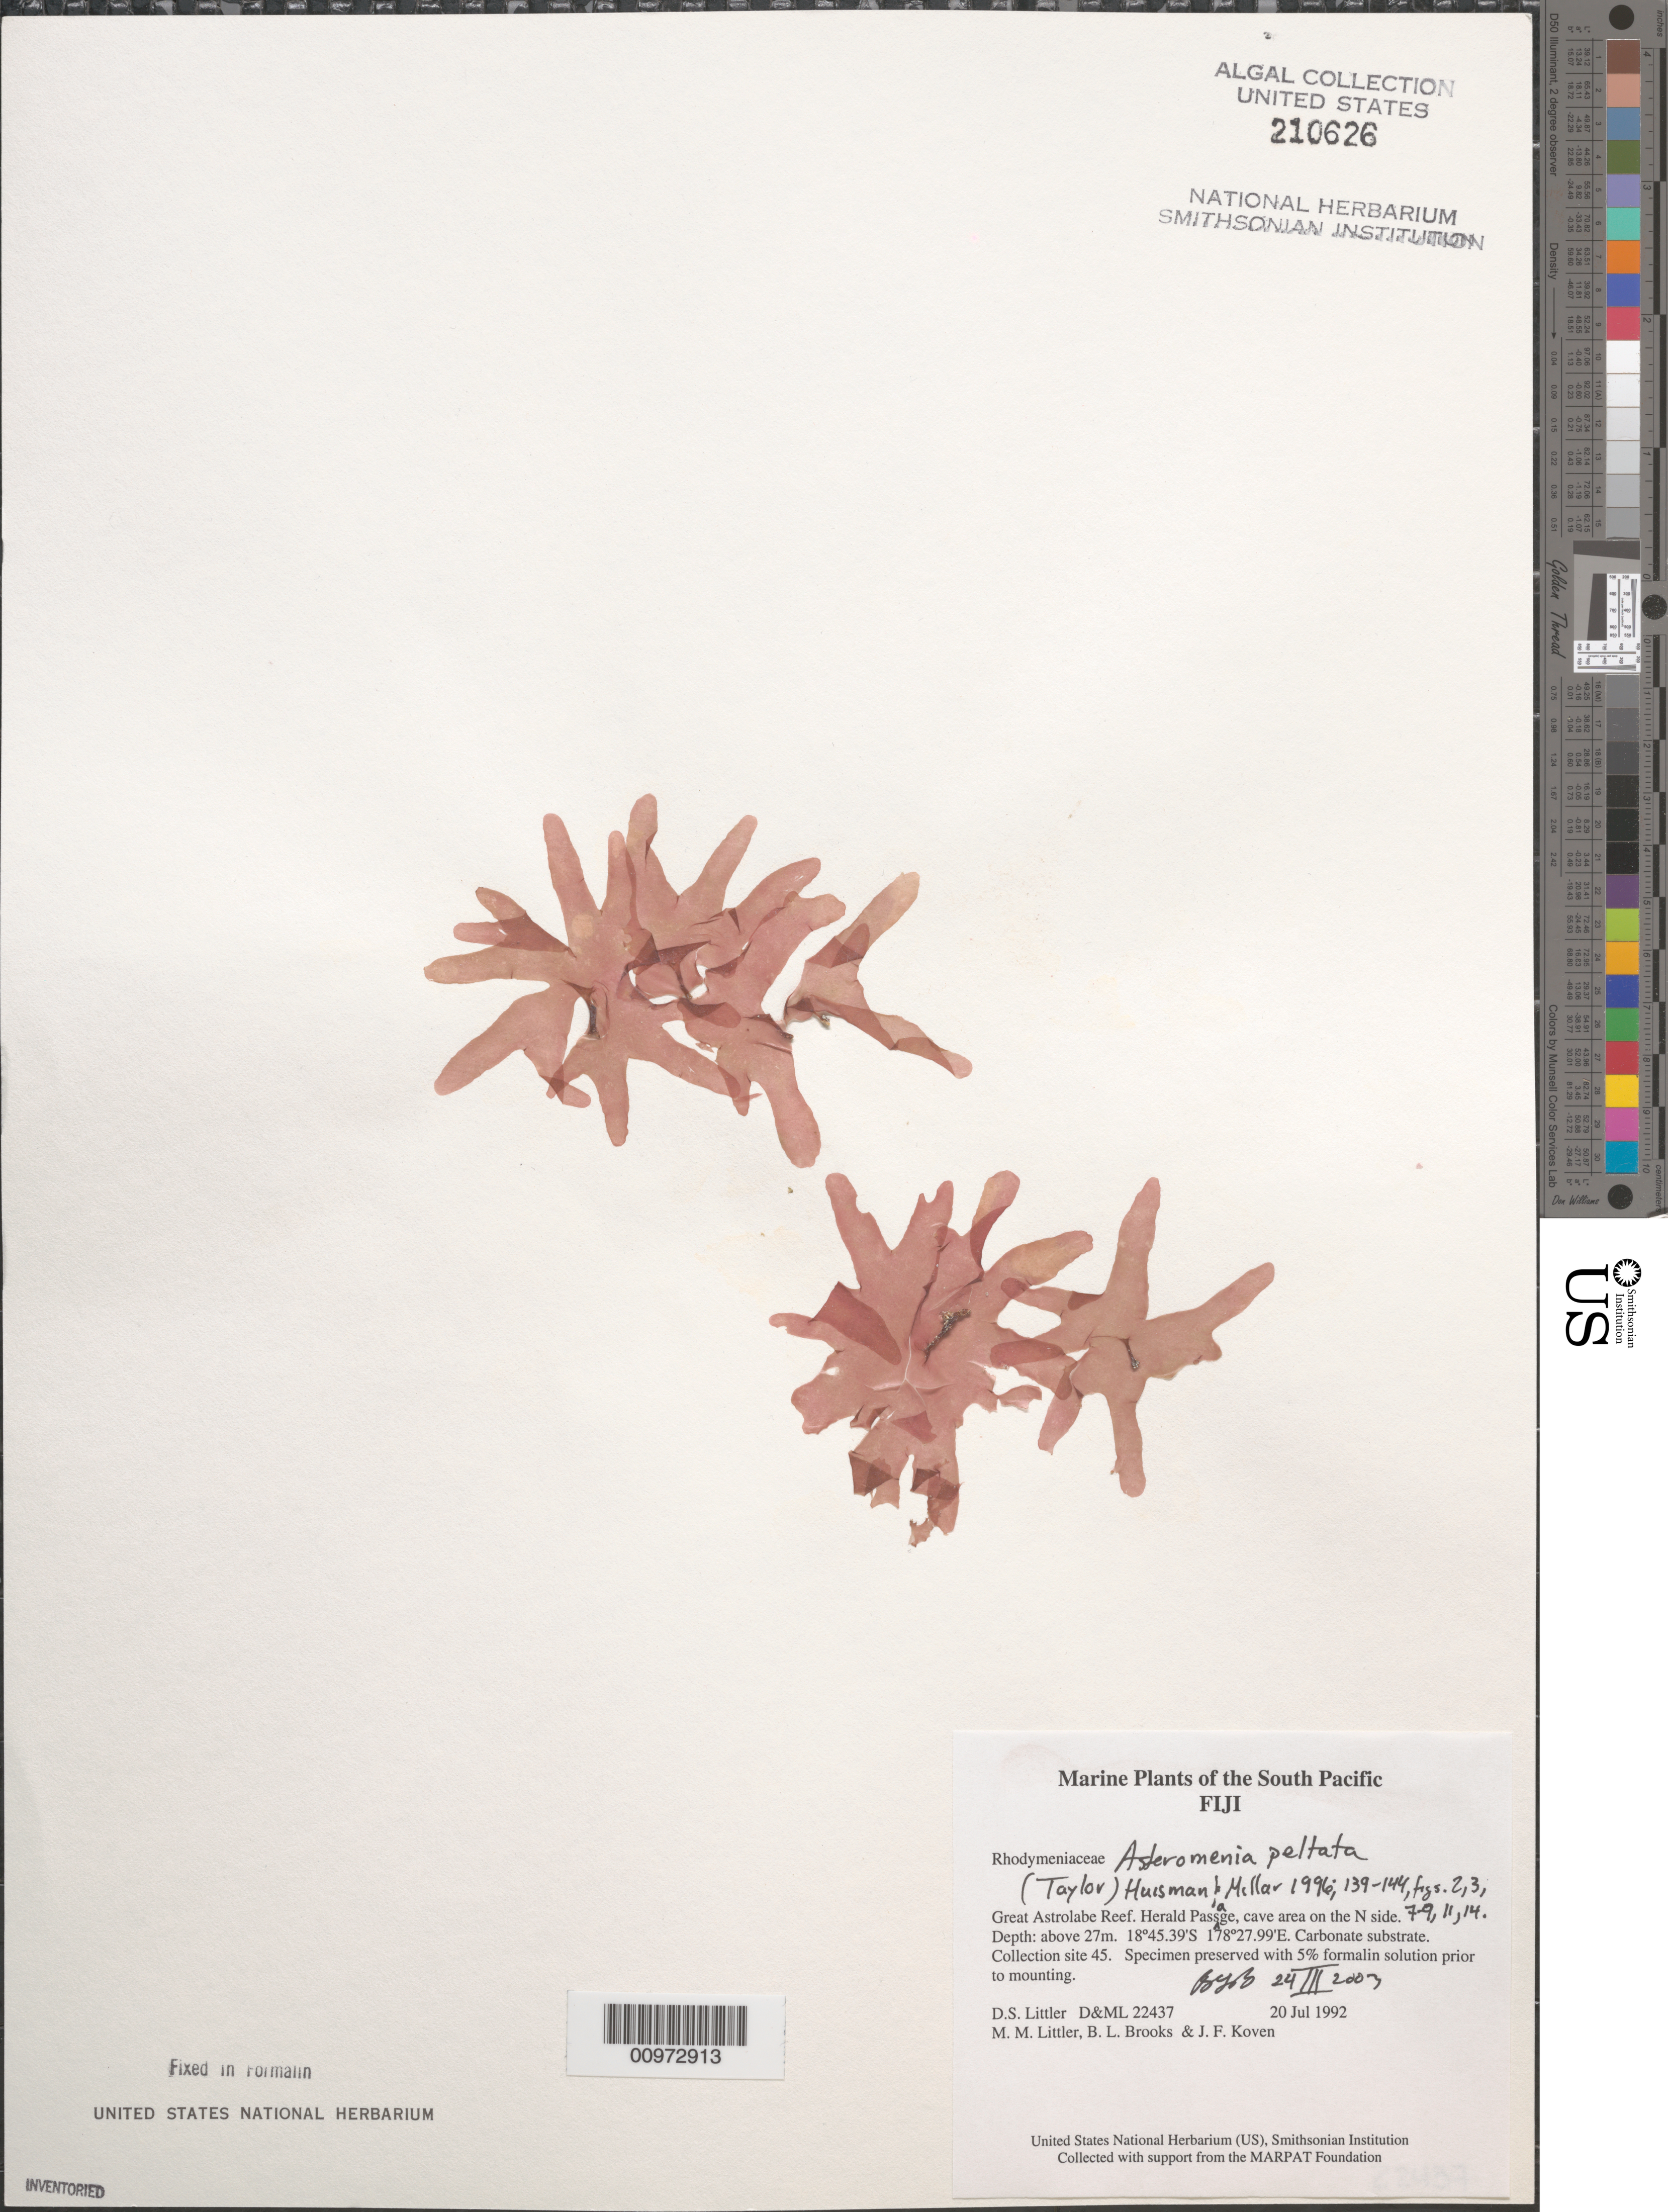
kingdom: Plantae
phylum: Rhodophyta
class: Florideophyceae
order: Rhodymeniales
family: Hymenocladiaceae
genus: Asteromenia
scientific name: Asteromenia peltata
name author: (W.R. Taylor) Huisman & A.J.K. Millar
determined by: Brooks, B. L., (BOT), Smithsonian Institution - National Museum of Natural History (UNITED STATES)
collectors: D. S. Littler, M. M. Littler, B. Brooks & J. Koven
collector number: D&ML 22437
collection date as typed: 20 Jul 1992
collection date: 1992-07-20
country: Fiji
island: Great Astrolabe Reef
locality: Great Astrolabe Reef, cave area on north side of Herald Passage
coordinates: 18 45.39'S, 178 27.99'E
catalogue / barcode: US 210626